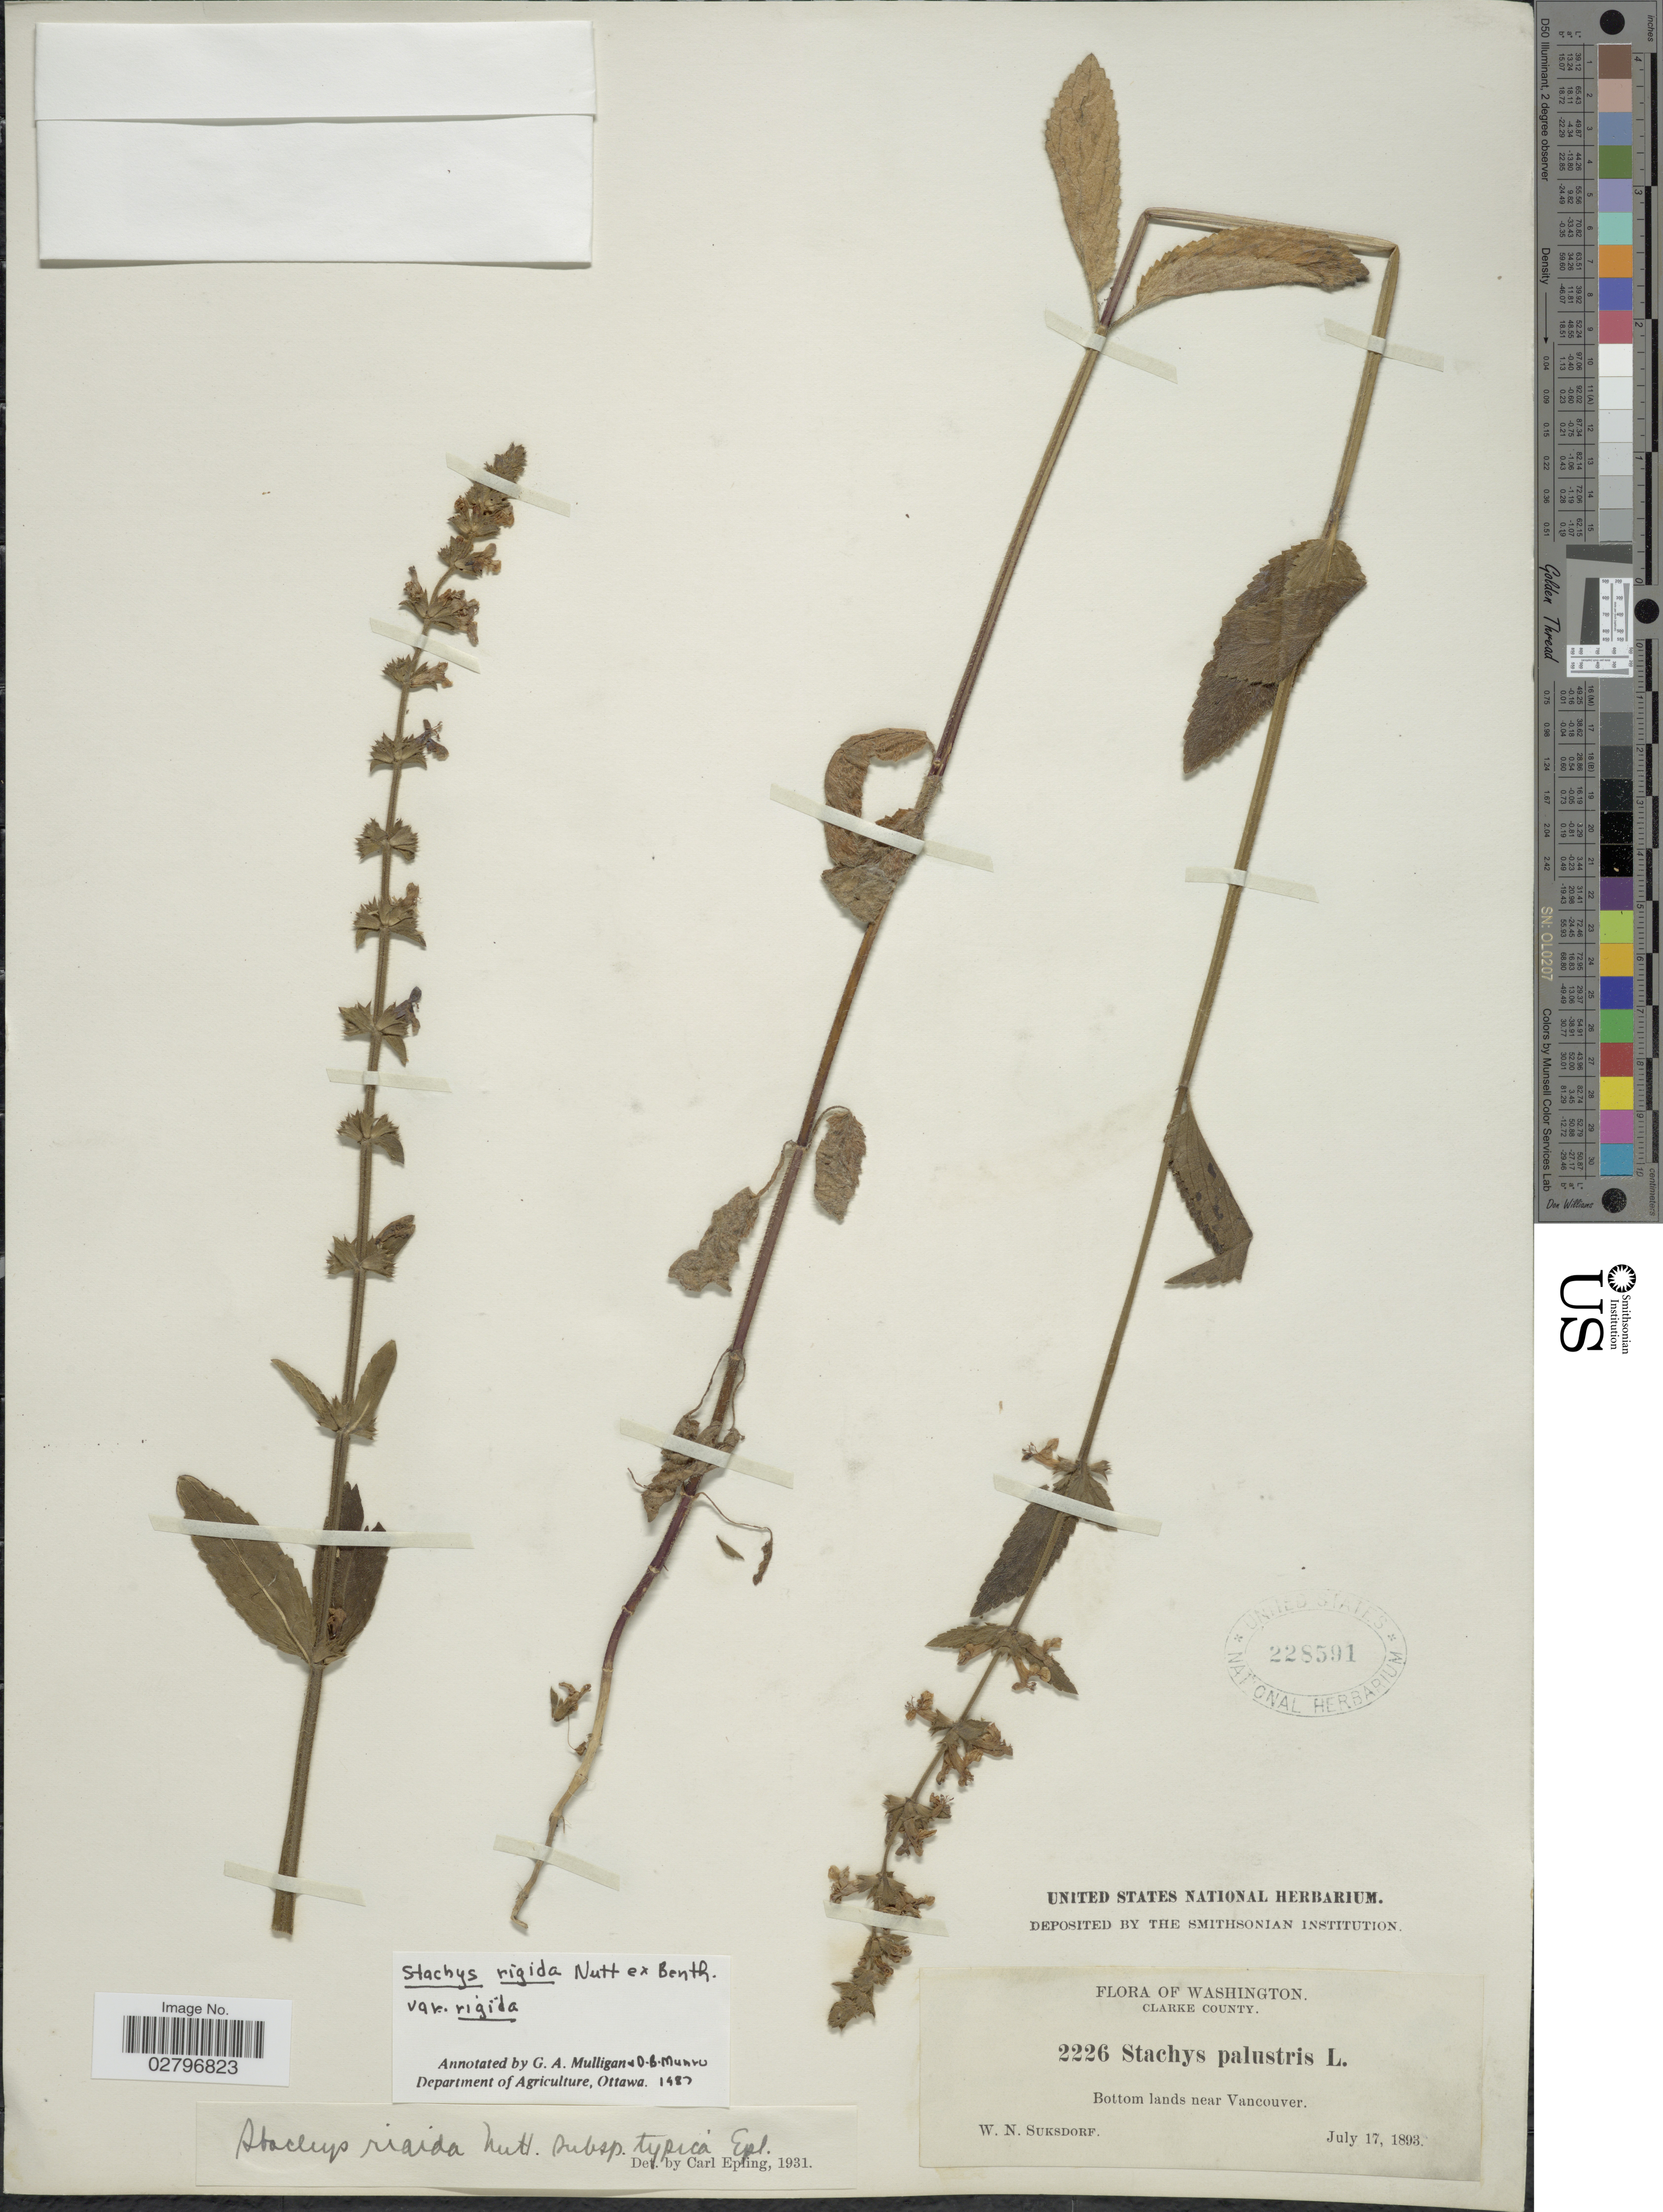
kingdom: Plantae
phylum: Tracheophyta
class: Magnoliopsida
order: Lamiales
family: Lamiaceae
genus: Stachys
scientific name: Stachys rigida subsp. typica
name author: Epling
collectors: W. N. Suksdorf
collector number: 2226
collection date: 1893-07-17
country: United States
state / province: Washington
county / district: Clark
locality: Clarke County, Bottom lands near Vancouver.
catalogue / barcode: US 228591